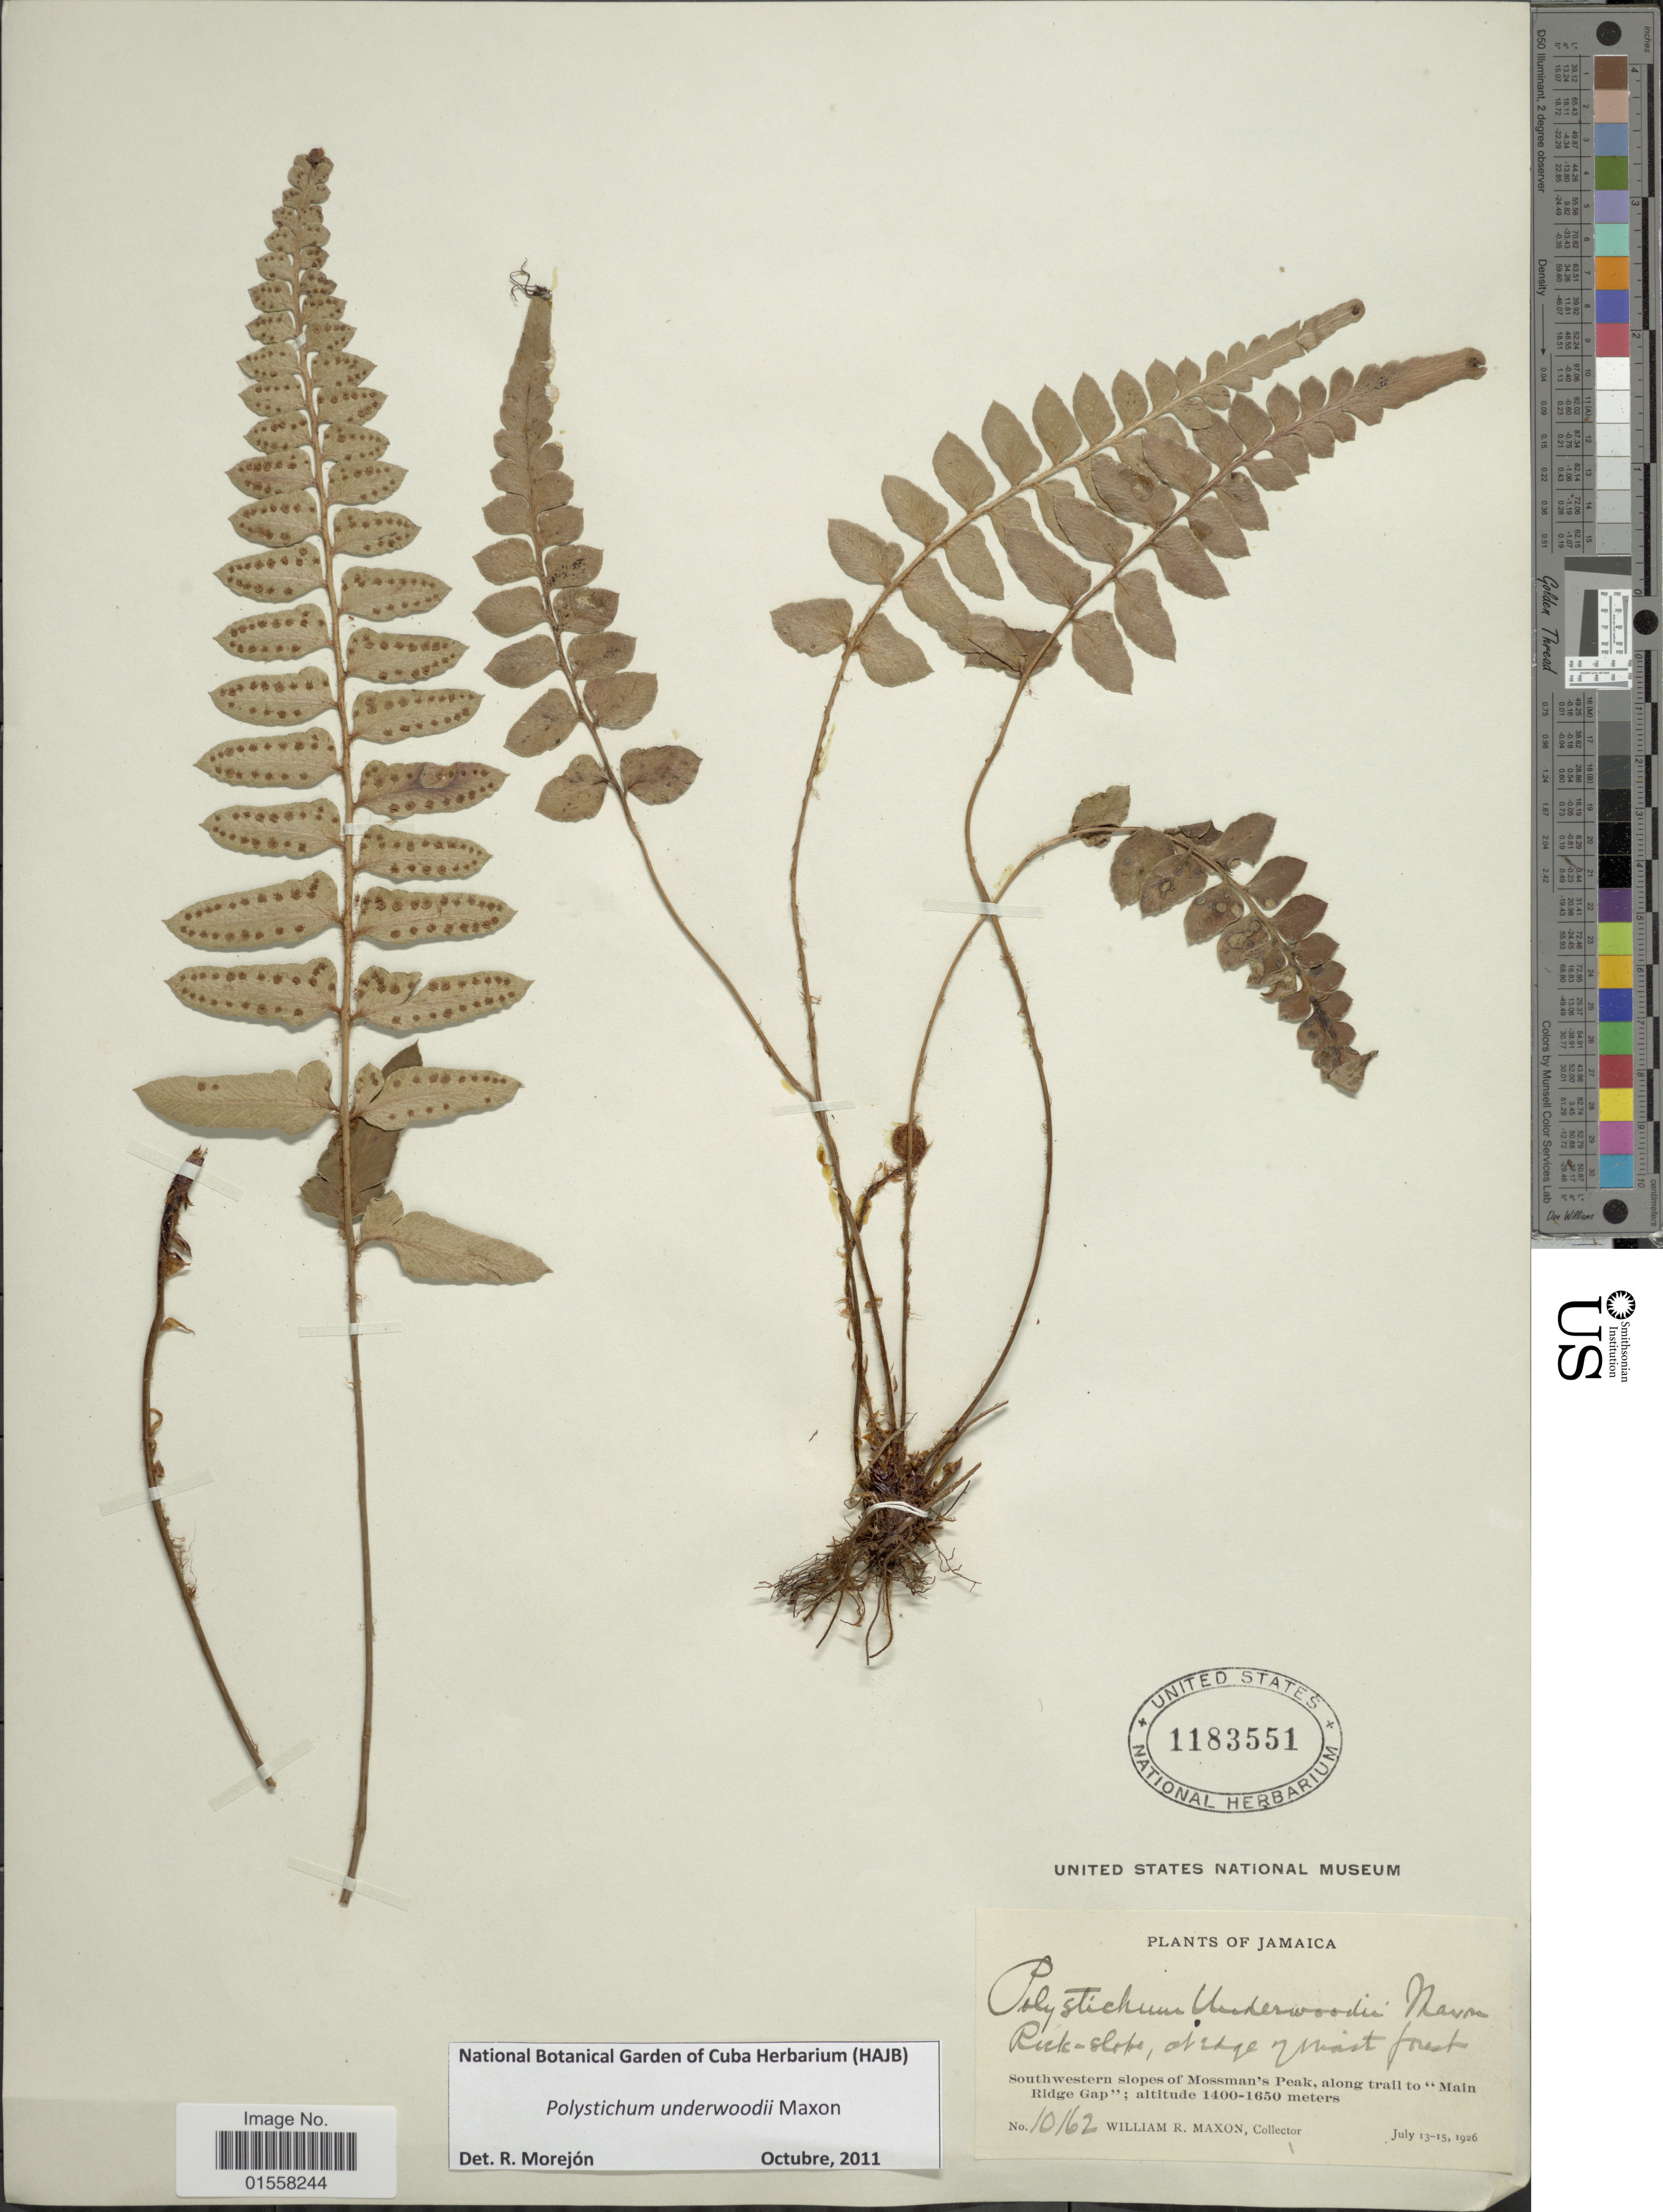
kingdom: Plantae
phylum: Tracheophyta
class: Polypodiopsida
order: Polypodiales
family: Dryopteridaceae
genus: Polystichum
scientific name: Polystichum underwoodii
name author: Maxon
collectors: W. R. Maxon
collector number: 10162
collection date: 1926-07-13/1926-07-15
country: Jamaica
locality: Southwestern slopes of Mossman's Peak, along trail to "Main Ridge Gap".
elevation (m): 1400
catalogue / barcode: US 1183551